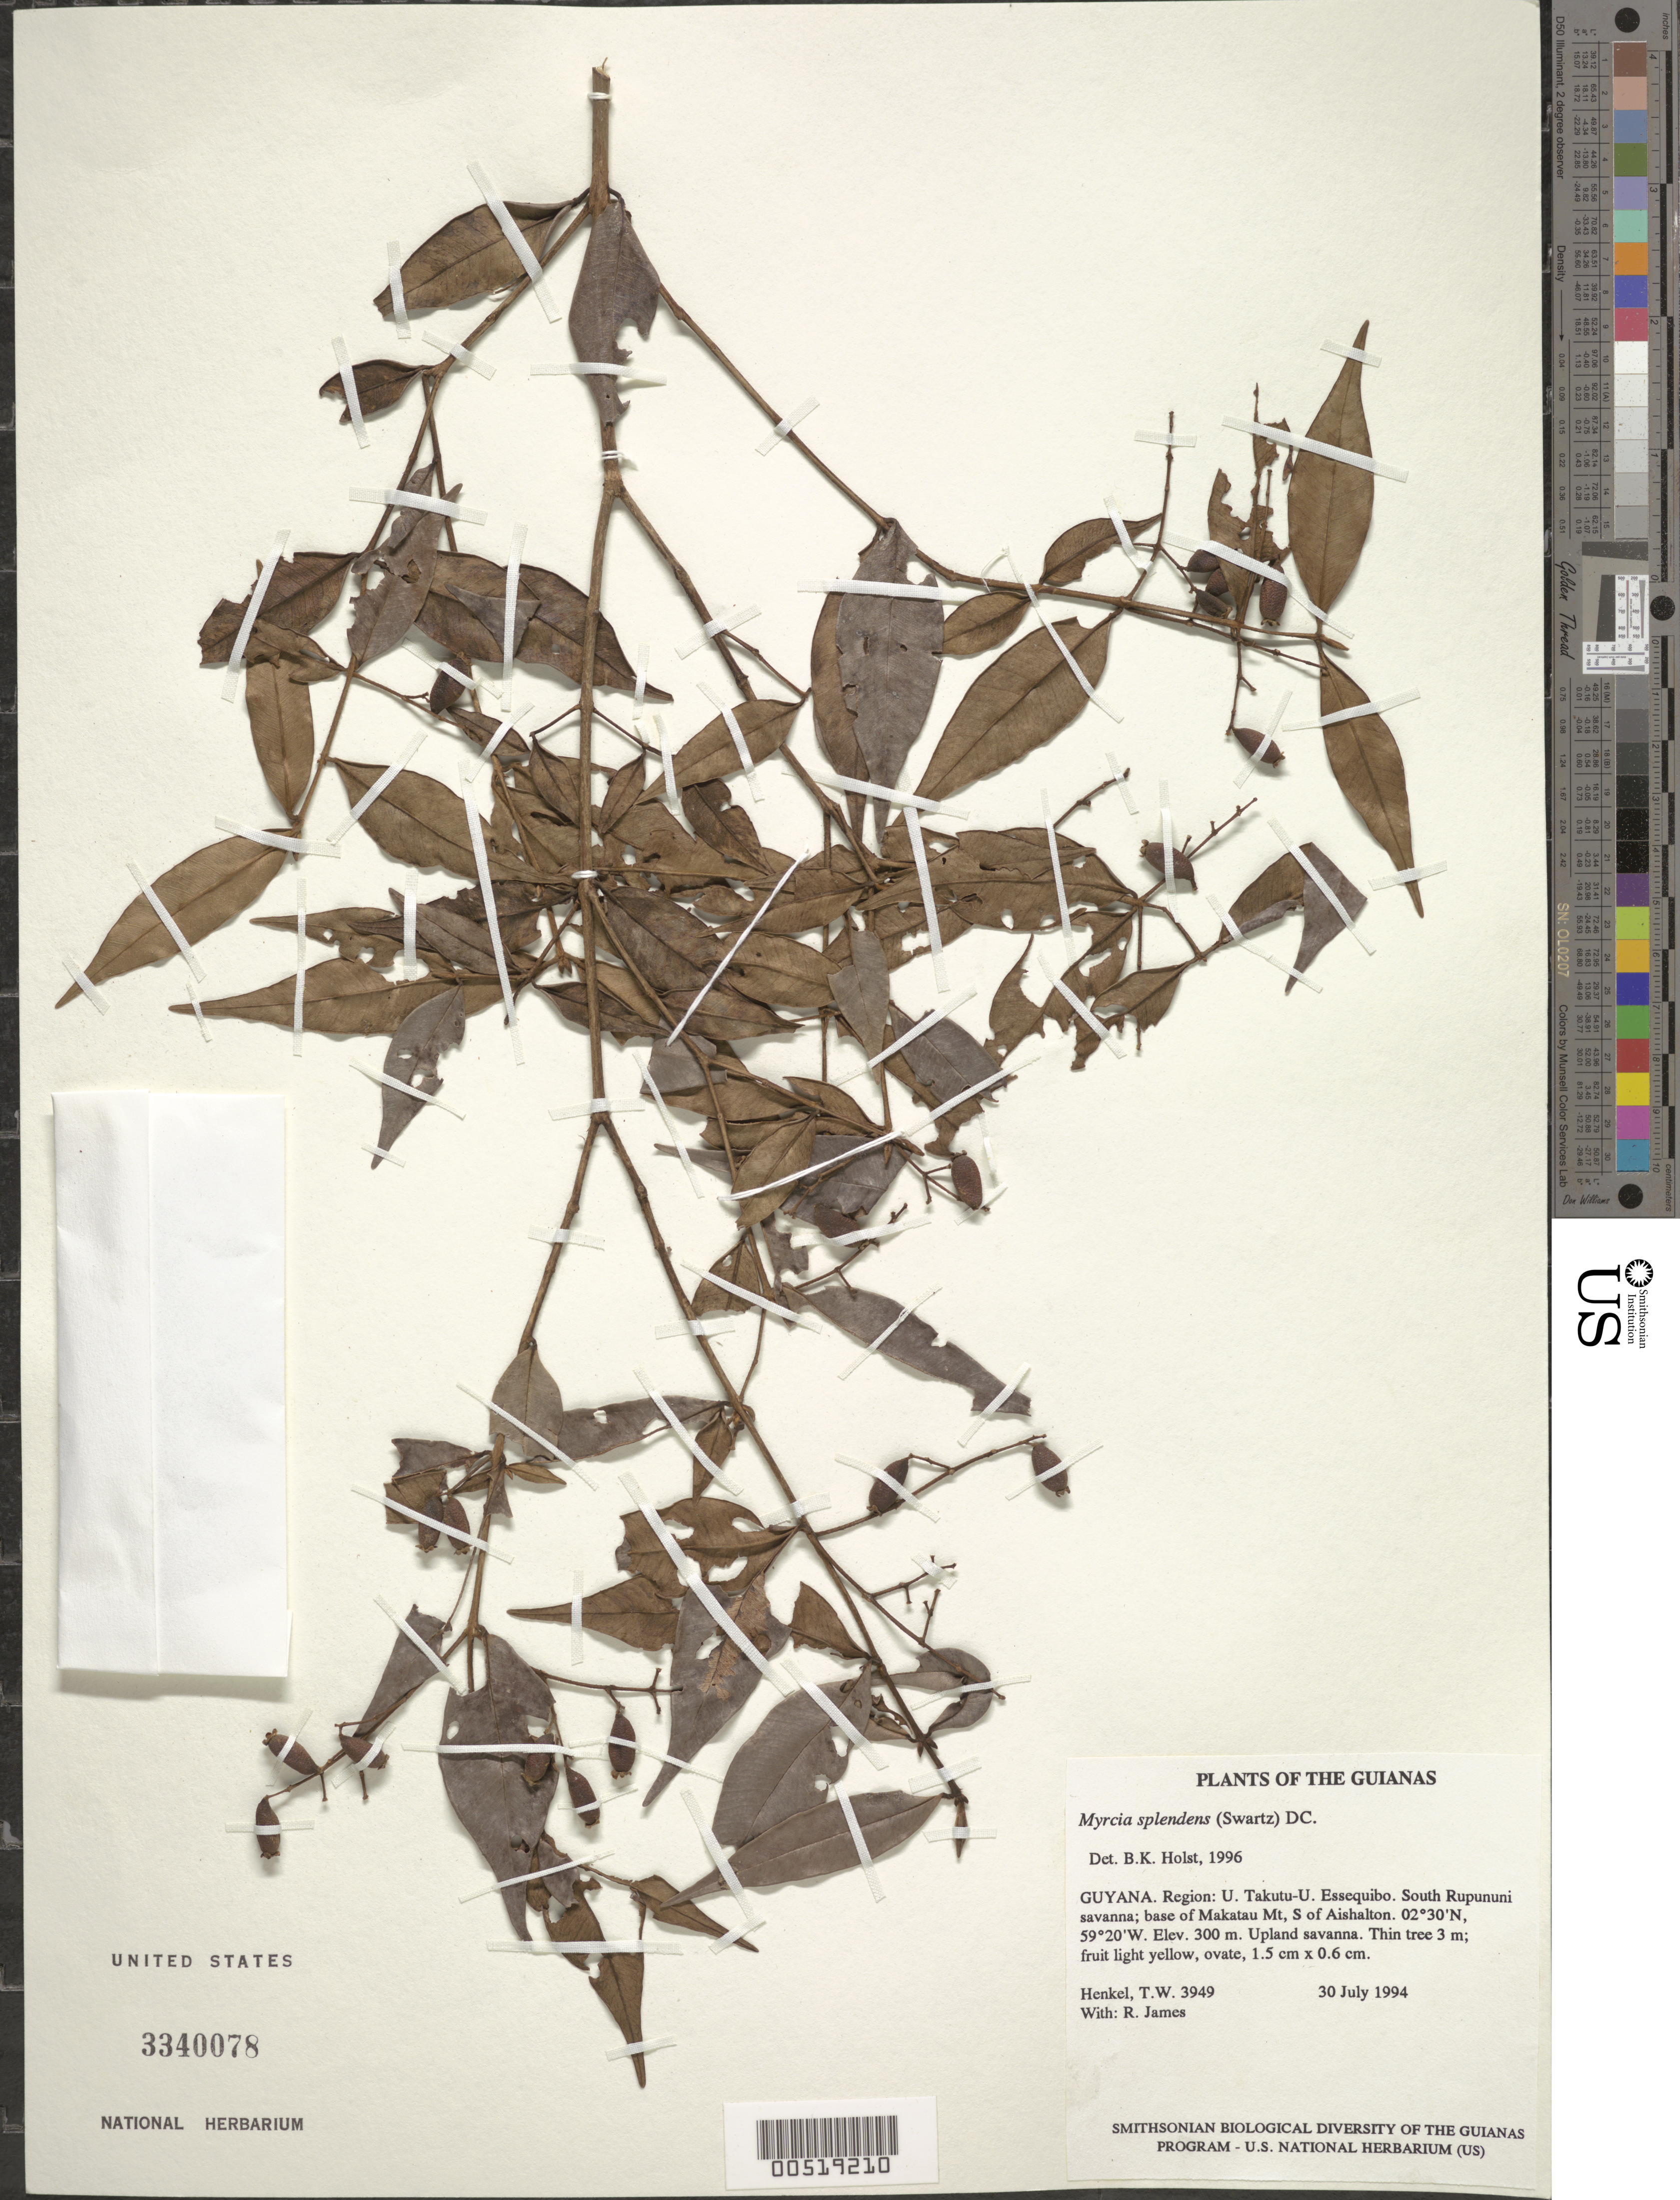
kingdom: Plantae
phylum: Tracheophyta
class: Magnoliopsida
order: Myrtales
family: Myrtaceae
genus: Myrcia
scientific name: Myrcia splendens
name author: (Sw.) DC.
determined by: Holst, Bruce K.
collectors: T. Henkel & R. James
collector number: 3949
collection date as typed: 30 July 1994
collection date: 1994-07-30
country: Guyana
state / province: U. Takutu-U. Essequibo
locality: South Rupununi savanna; base of Makatau Mt, S of Aishalton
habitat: Upland savanna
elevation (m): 300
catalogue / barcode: US 3340078